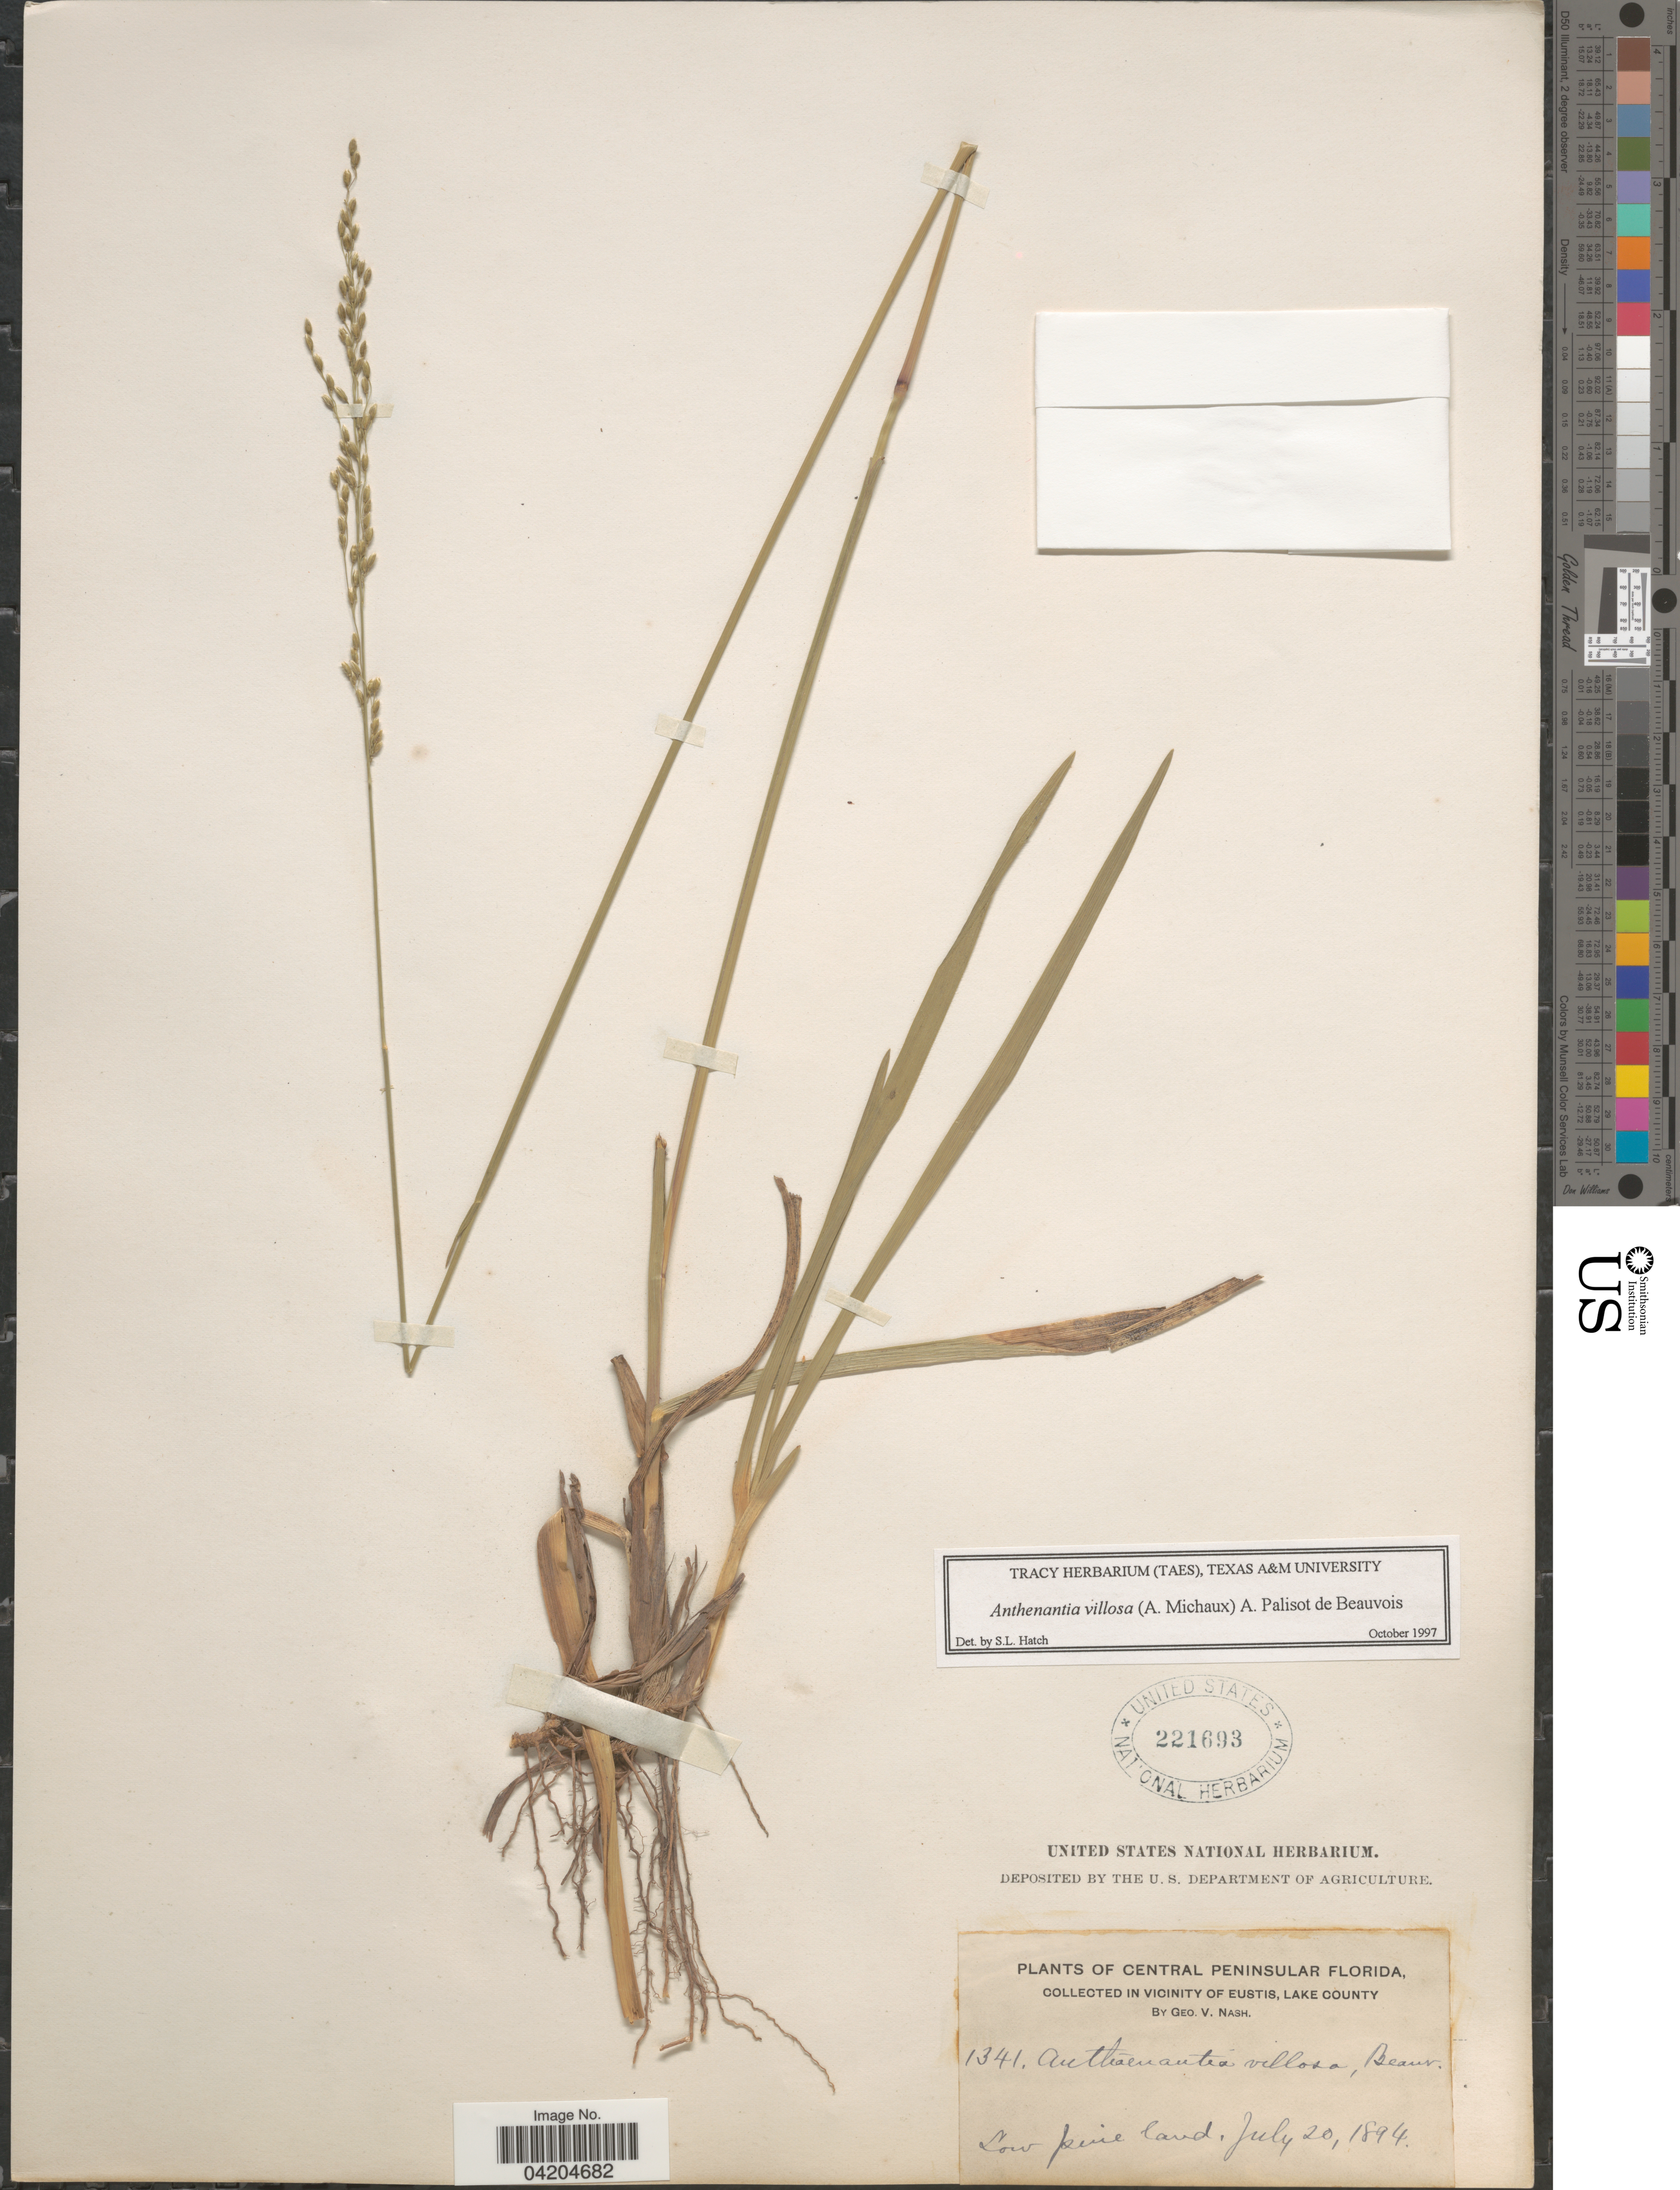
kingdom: Plantae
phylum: Tracheophyta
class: Liliopsida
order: Poales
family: Poaceae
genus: Anthaenantia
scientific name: Anthaenantia villosa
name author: (Michx.) P. Beauv.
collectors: G. V. Nash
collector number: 1341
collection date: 1894-07-20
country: United States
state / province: Florida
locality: Central Peninsular Florida. In vicinity of Eustis, Lake County.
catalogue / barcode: US 221693